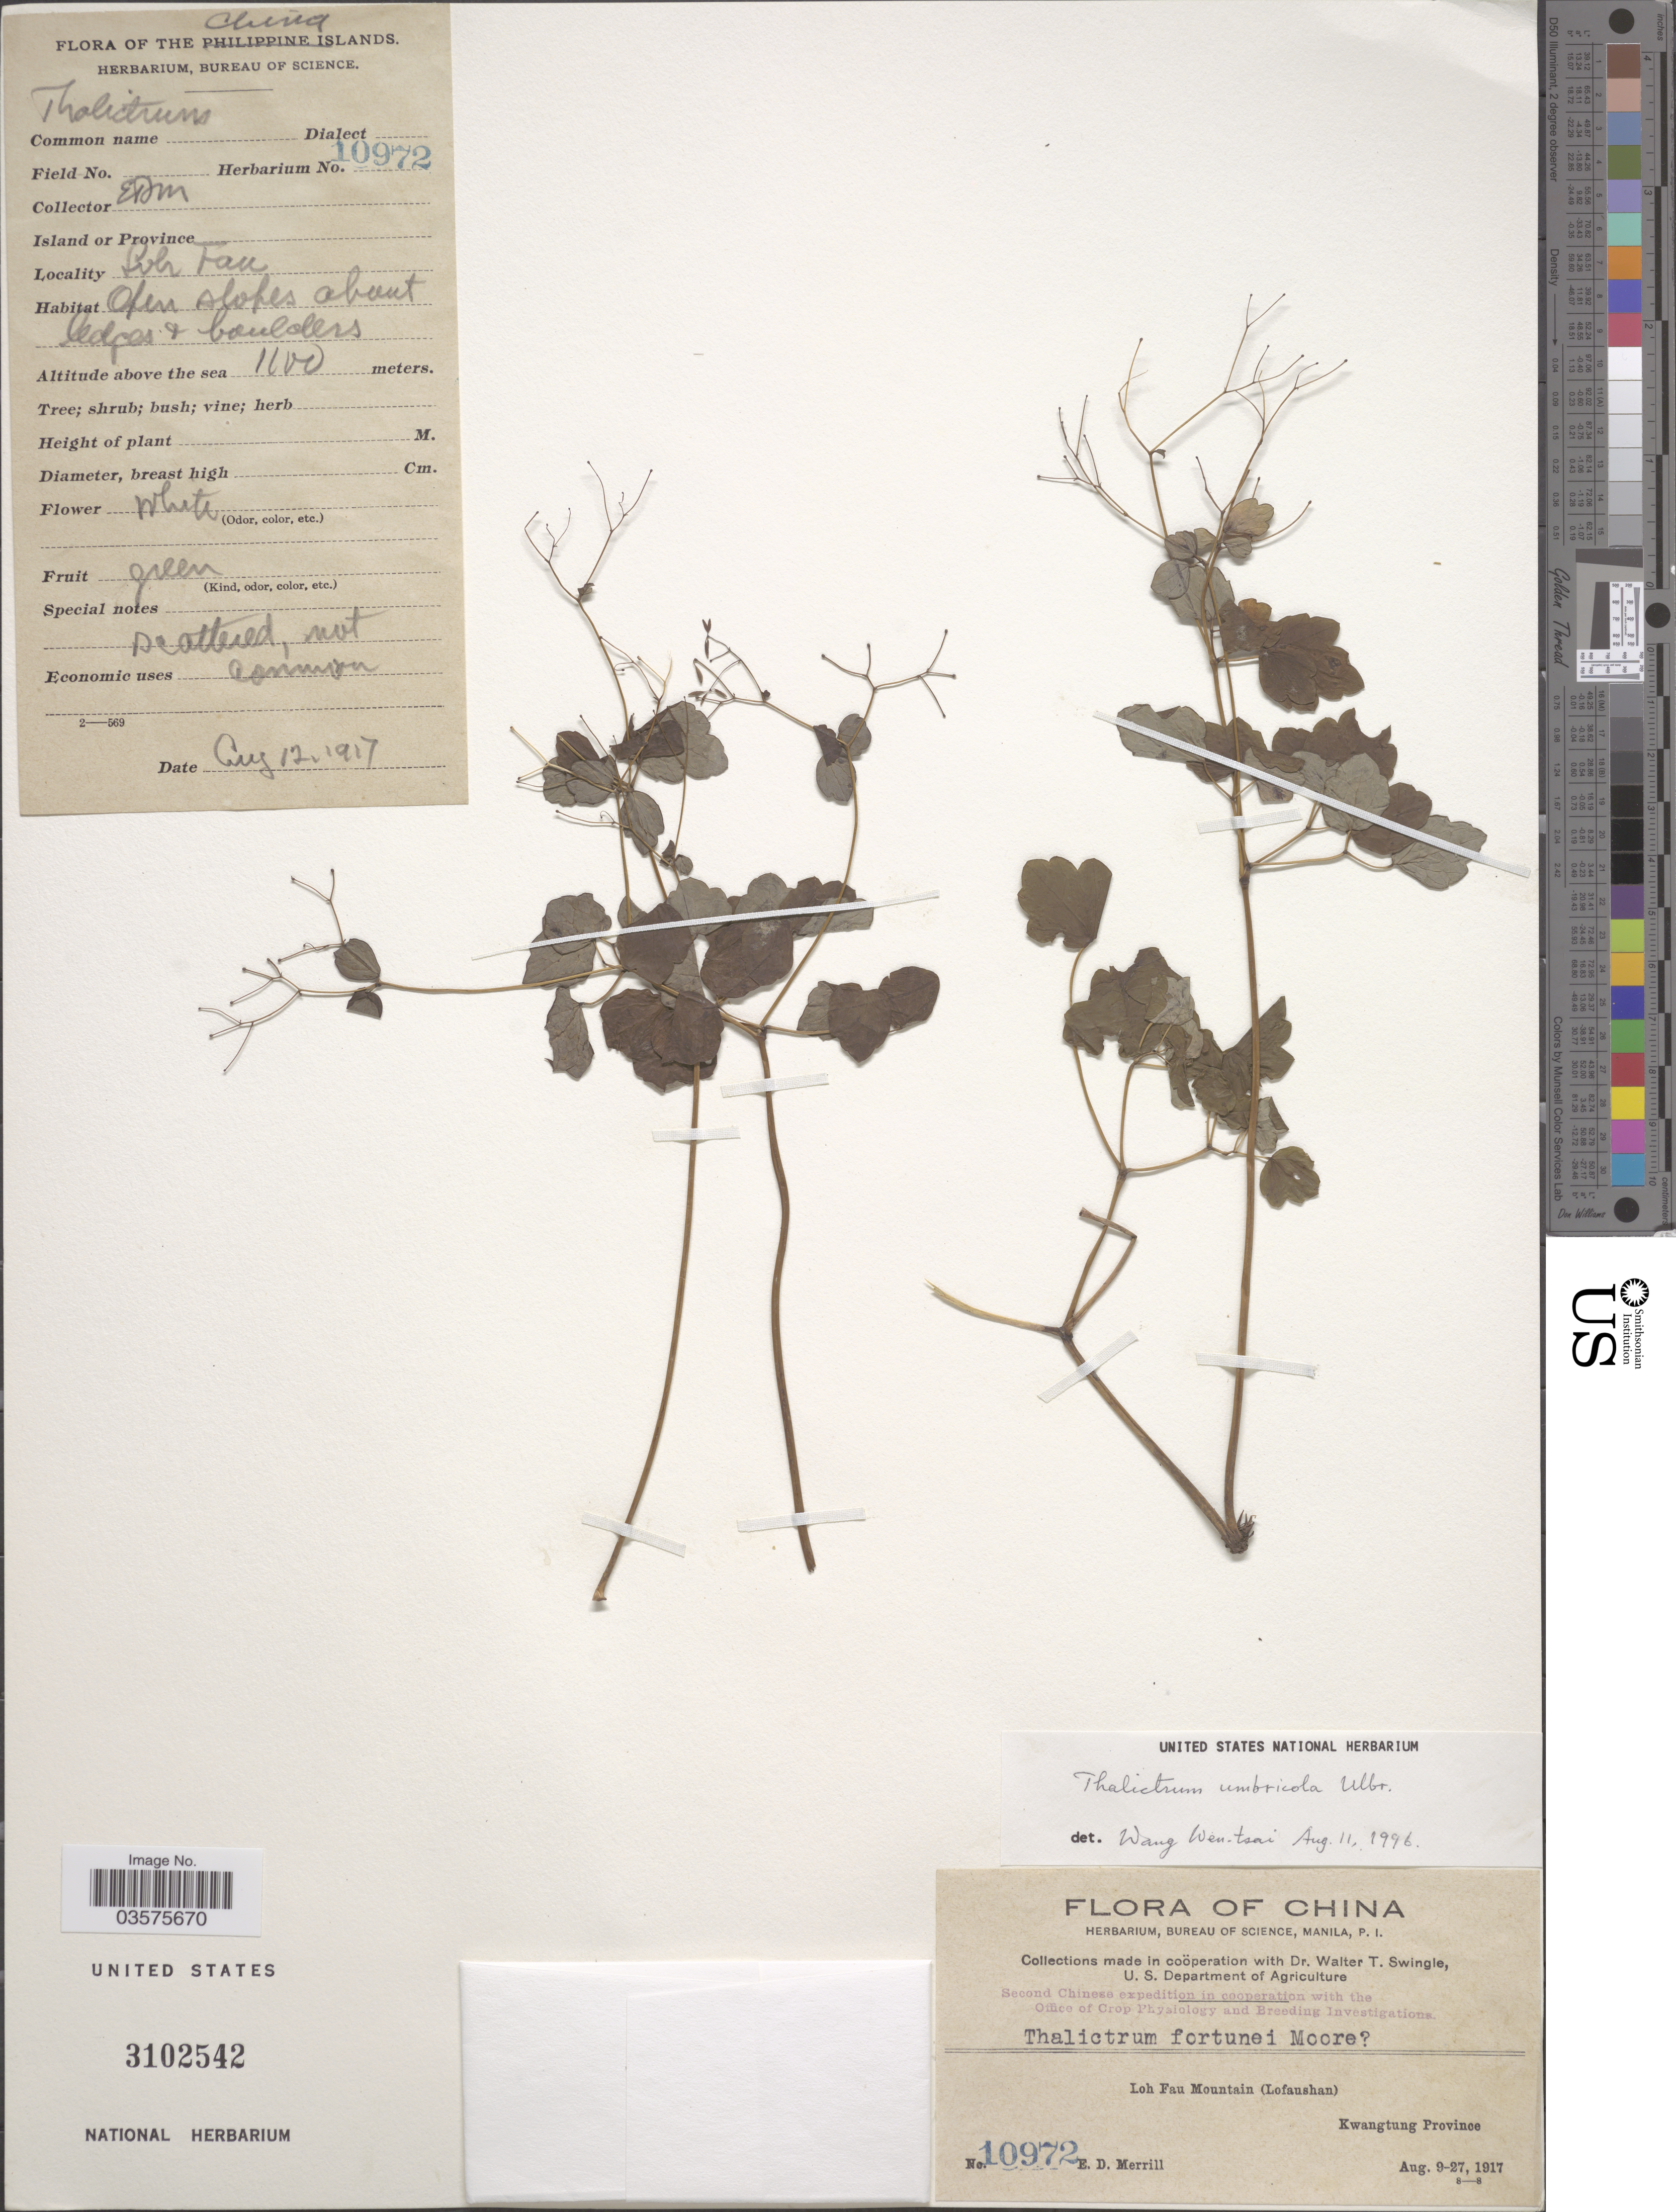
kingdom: Plantae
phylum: Tracheophyta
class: Magnoliopsida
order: Ranunculales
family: Ranunculaceae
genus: Thalictrum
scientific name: Thalictrum umbricola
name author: Ulbr.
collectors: E. D. Merrill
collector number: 10972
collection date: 1917-08-12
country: China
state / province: Guangdong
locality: Loh Fau. Loh Fau Mountain (Lofaushan). Kwangtung Province.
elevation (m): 1100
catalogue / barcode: US 3102542